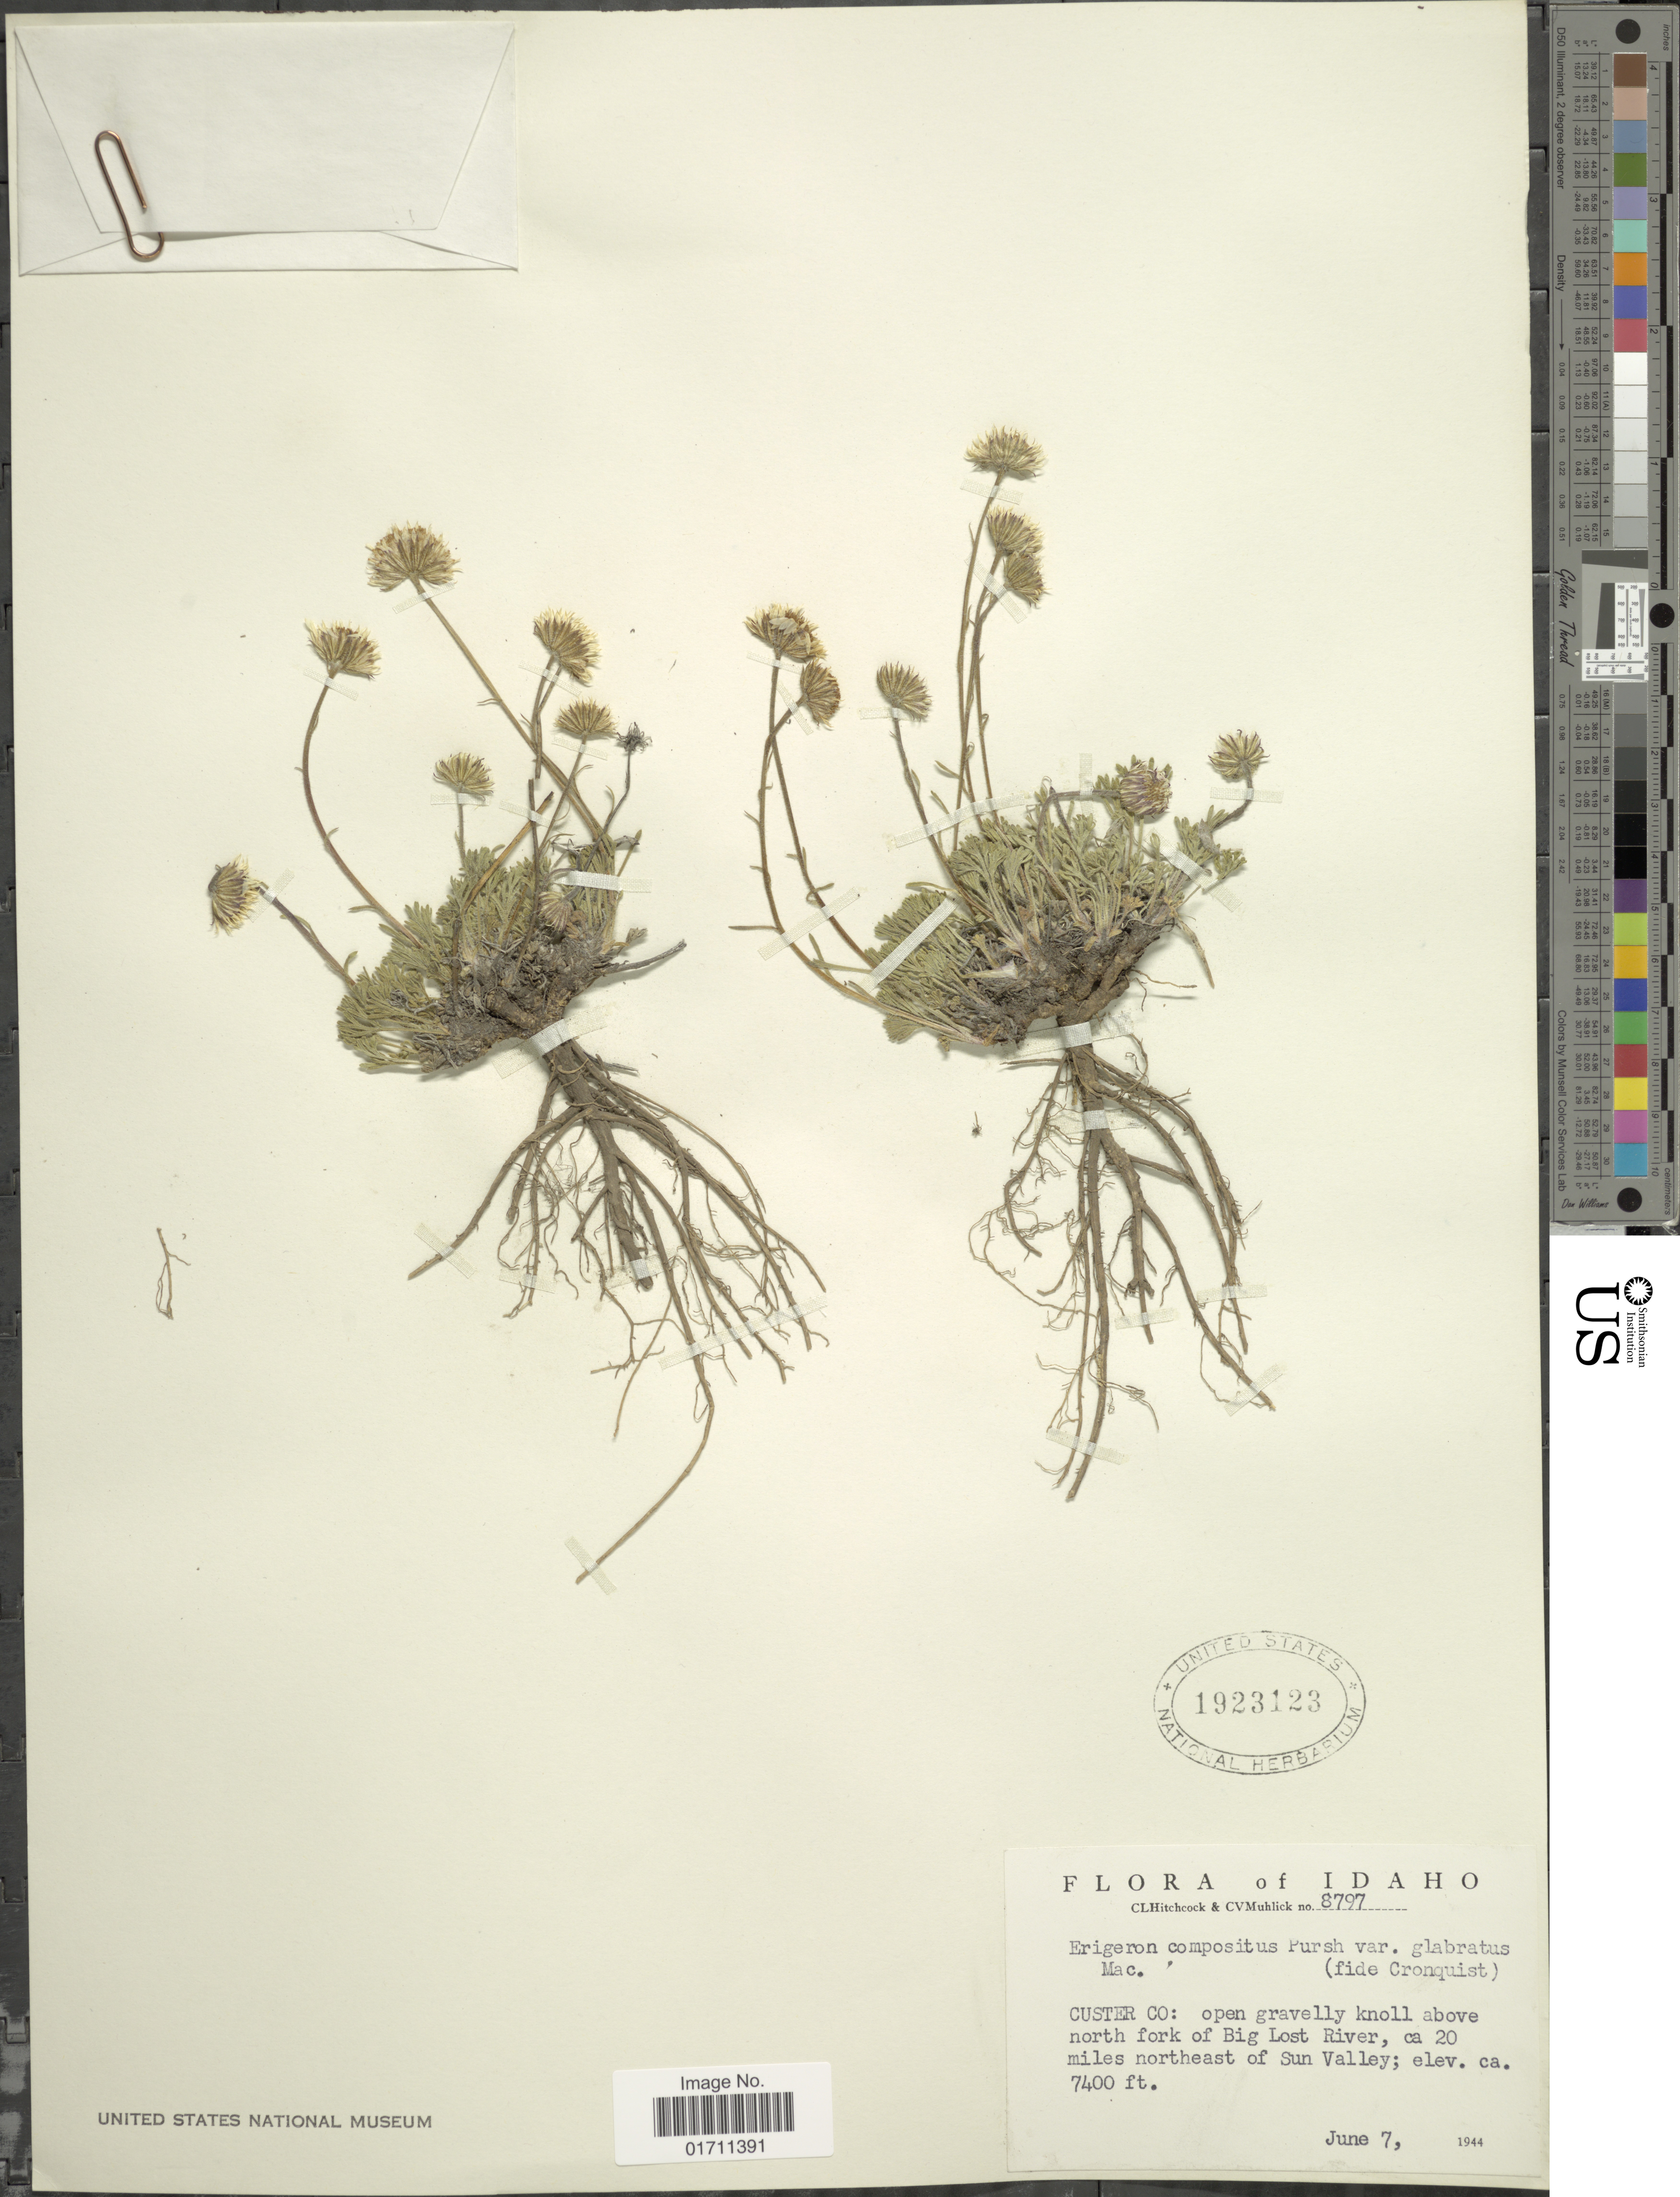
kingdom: Plantae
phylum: Tracheophyta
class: Magnoliopsida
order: Asterales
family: Asteraceae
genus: Erigeron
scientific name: Erigeron compositus var. glabratus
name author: Macoun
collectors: C. L. Hitchcock & C. V. Muhlick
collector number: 8797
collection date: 1944-06-07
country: United States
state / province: Idaho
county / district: Custer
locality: Open gravelly knoll above north fork of Big Lost River, ca 20 miles northeast of Sun Valley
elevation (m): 2256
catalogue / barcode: US 1923123